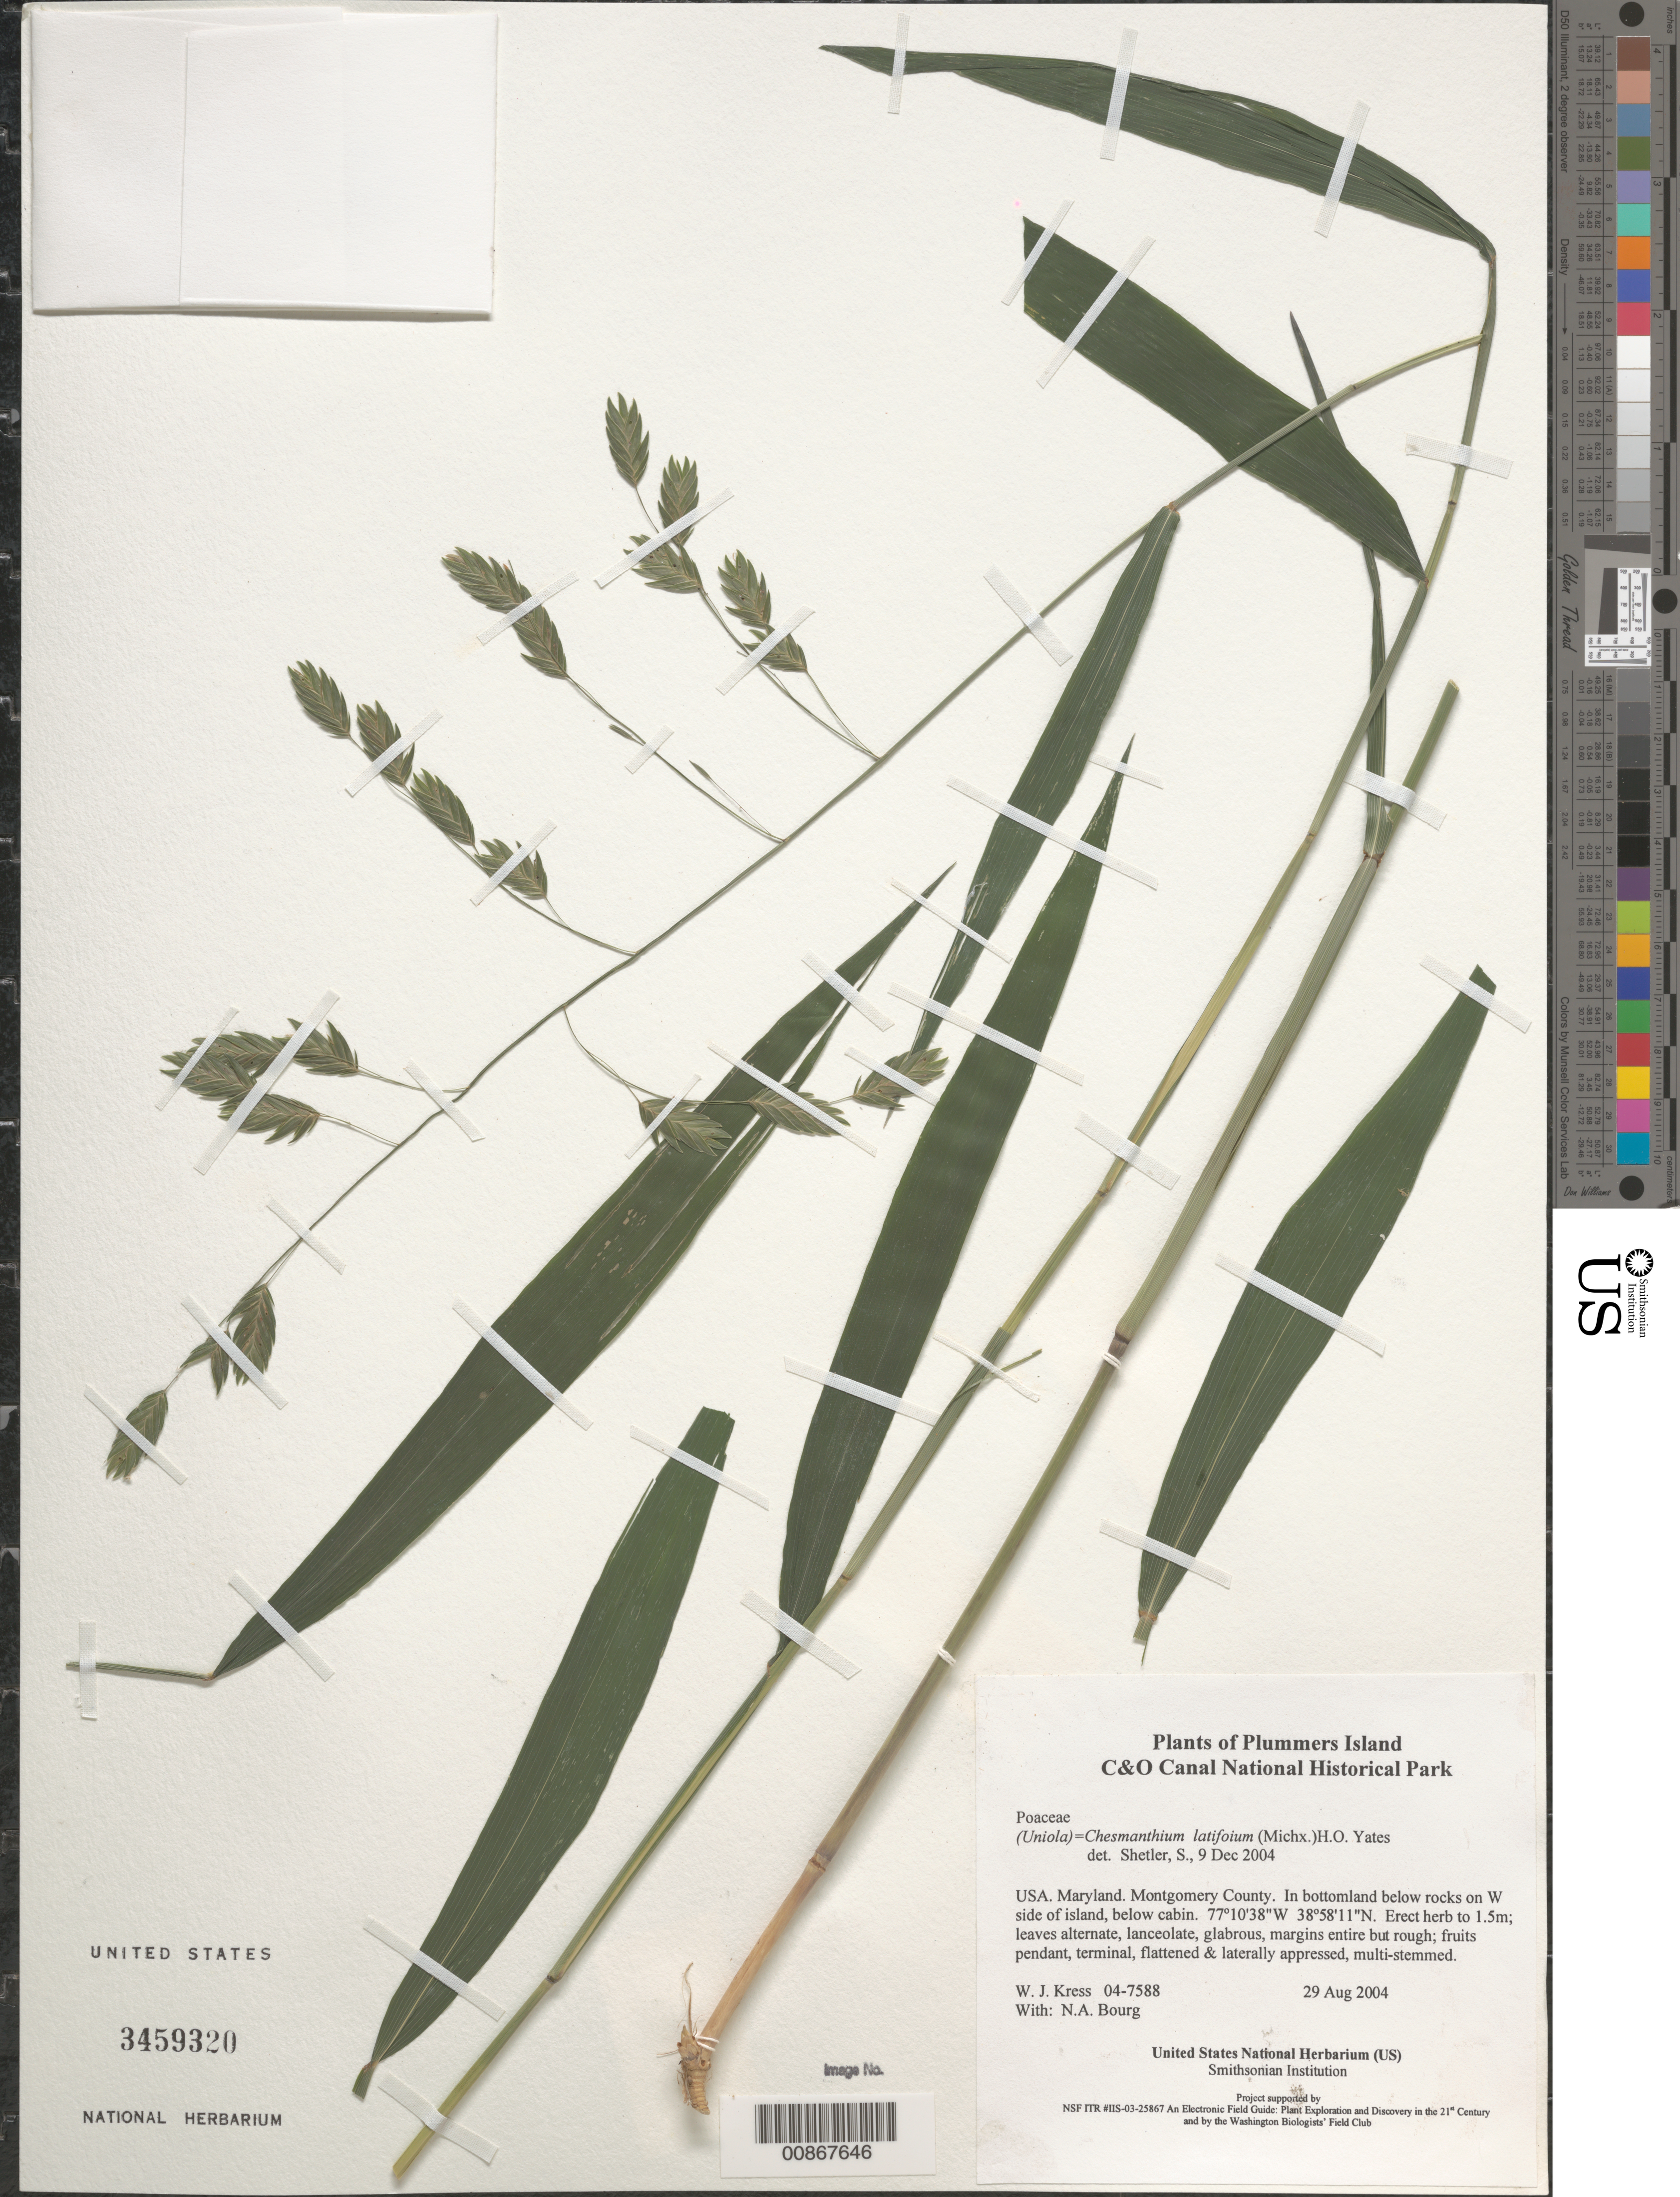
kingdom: Plantae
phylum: Tracheophyta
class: Liliopsida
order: Poales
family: Poaceae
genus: Chasmanthium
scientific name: Chasmanthium latifolium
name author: (Michx.) H.O. Yates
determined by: Shetler, Stanwyn G., (US), NMNH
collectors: W. J. Kress & N. A. Bourg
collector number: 04-7588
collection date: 2004-08-29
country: United States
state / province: Maryland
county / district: Montgomery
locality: Chesapeake and Ohio Canal National Historical Park, Plummers Island. In bottomland below rocks on W side of island, below cabin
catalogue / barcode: US 3459320